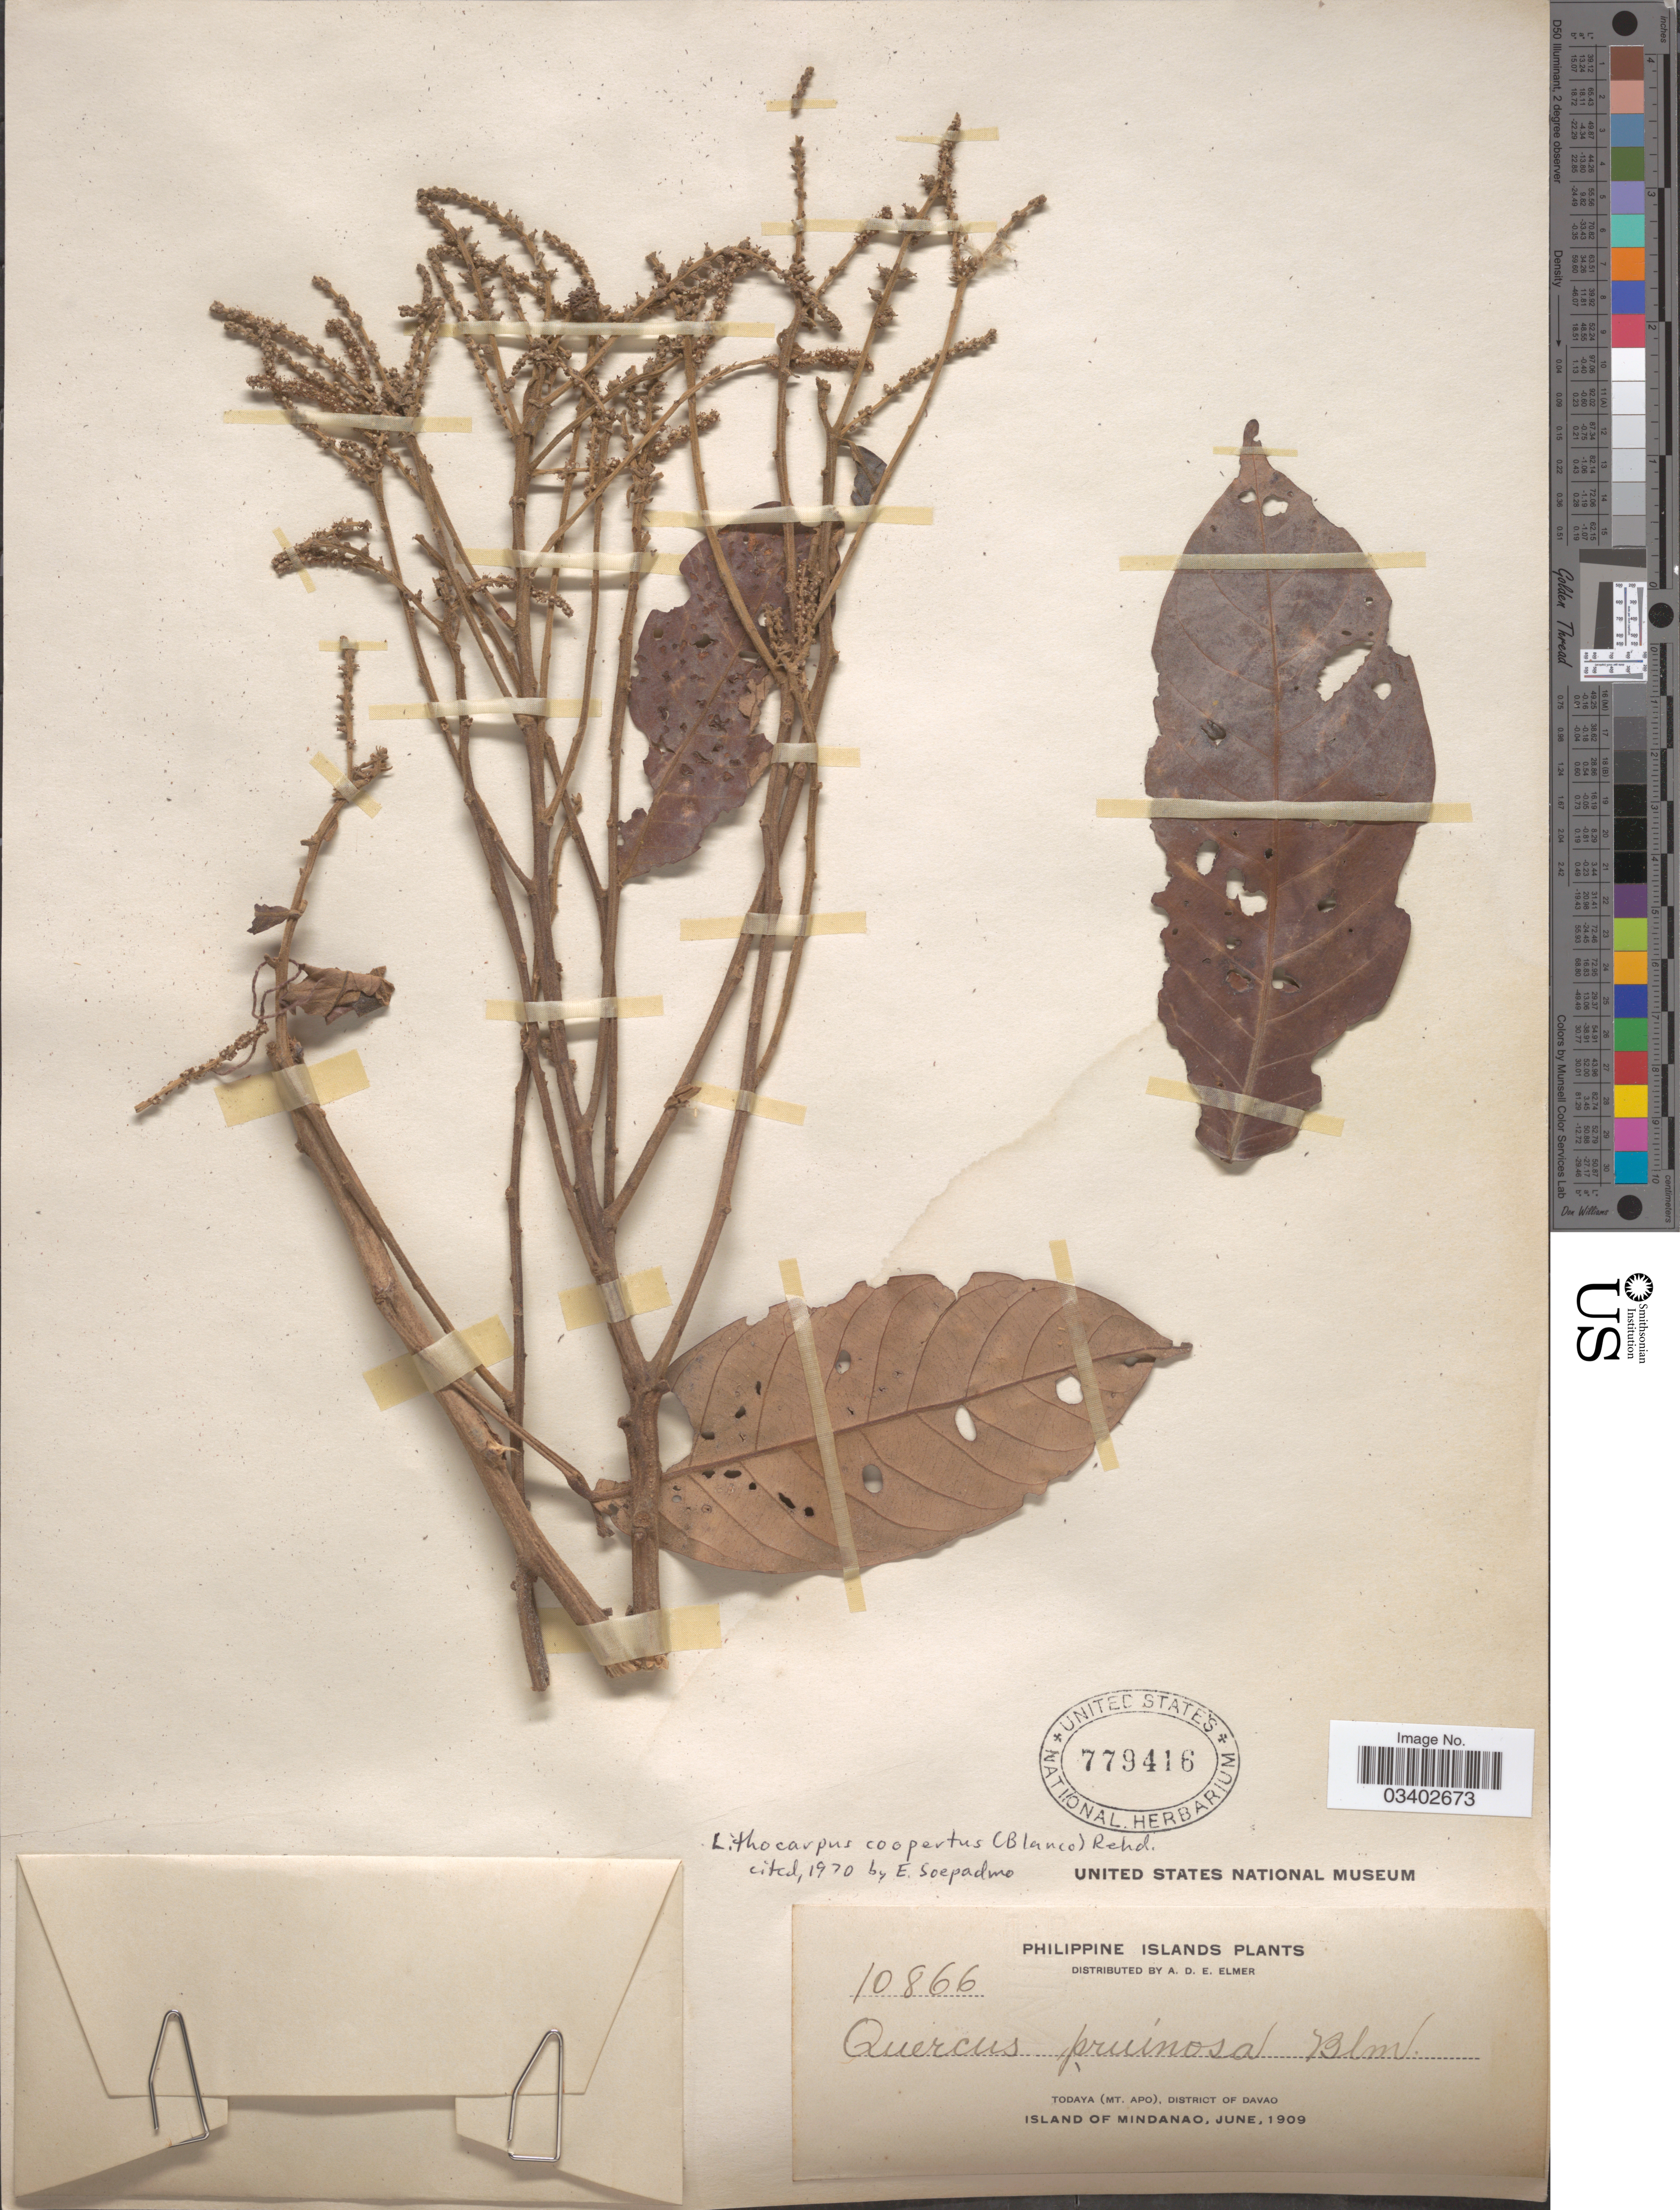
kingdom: Plantae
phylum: Tracheophyta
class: Magnoliopsida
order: Fagales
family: Fagaceae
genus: Lithocarpus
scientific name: Lithocarpus coopertus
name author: (Blanco) Rehder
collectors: A. D. E. Elmer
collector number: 10866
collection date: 1909-06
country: Philippines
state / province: Davao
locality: Todaya (Mt. Apo), District of Davao. Island of Mindanao.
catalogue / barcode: US 779416